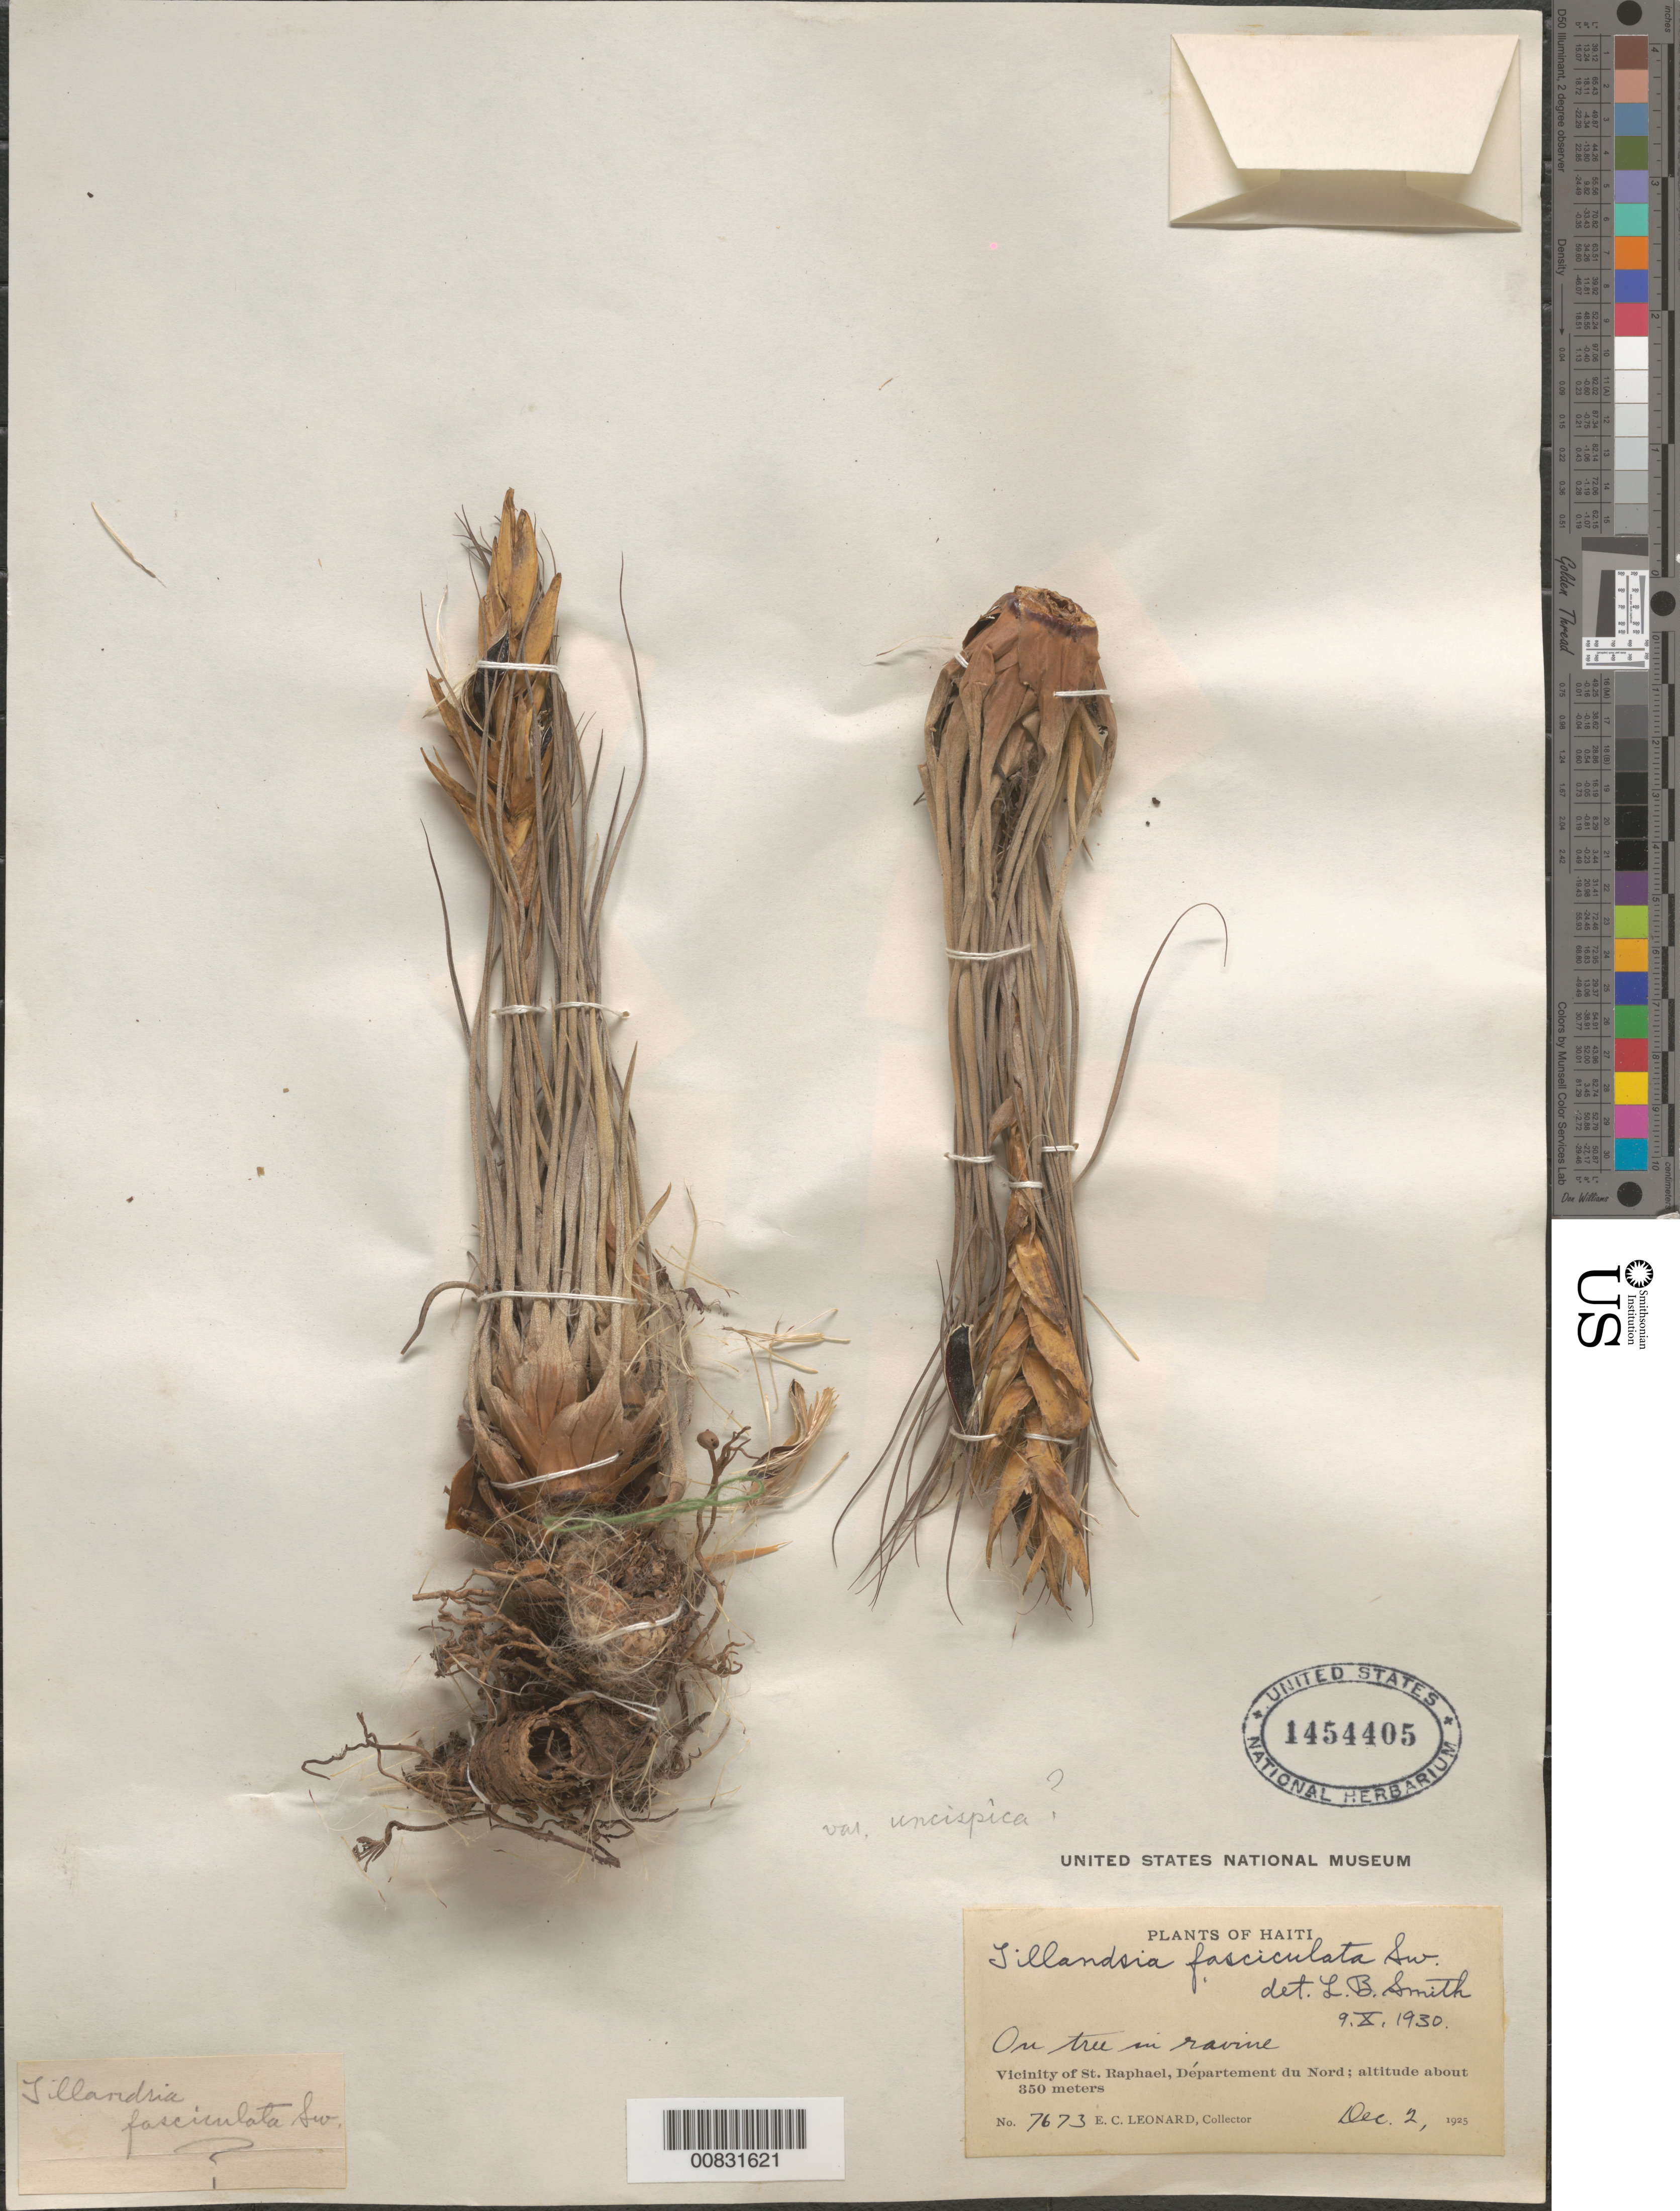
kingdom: Plantae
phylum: Tracheophyta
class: Liliopsida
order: Poales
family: Bromeliaceae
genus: Tillandsia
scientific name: Tillandsia ariza-juliae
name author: L.B. Sm. & J. Jiménez Alm. in L.B. Sm.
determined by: Smith, Lyman B., (US), NMNH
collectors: E. C. Leonard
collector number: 7673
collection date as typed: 02 Dec 1925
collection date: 1925-12-02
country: Haiti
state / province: Nord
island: Hispaniola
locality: Vicinity of St. Raphael, Département du Nord.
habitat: On tree in ravine.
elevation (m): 350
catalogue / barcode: US 1454405